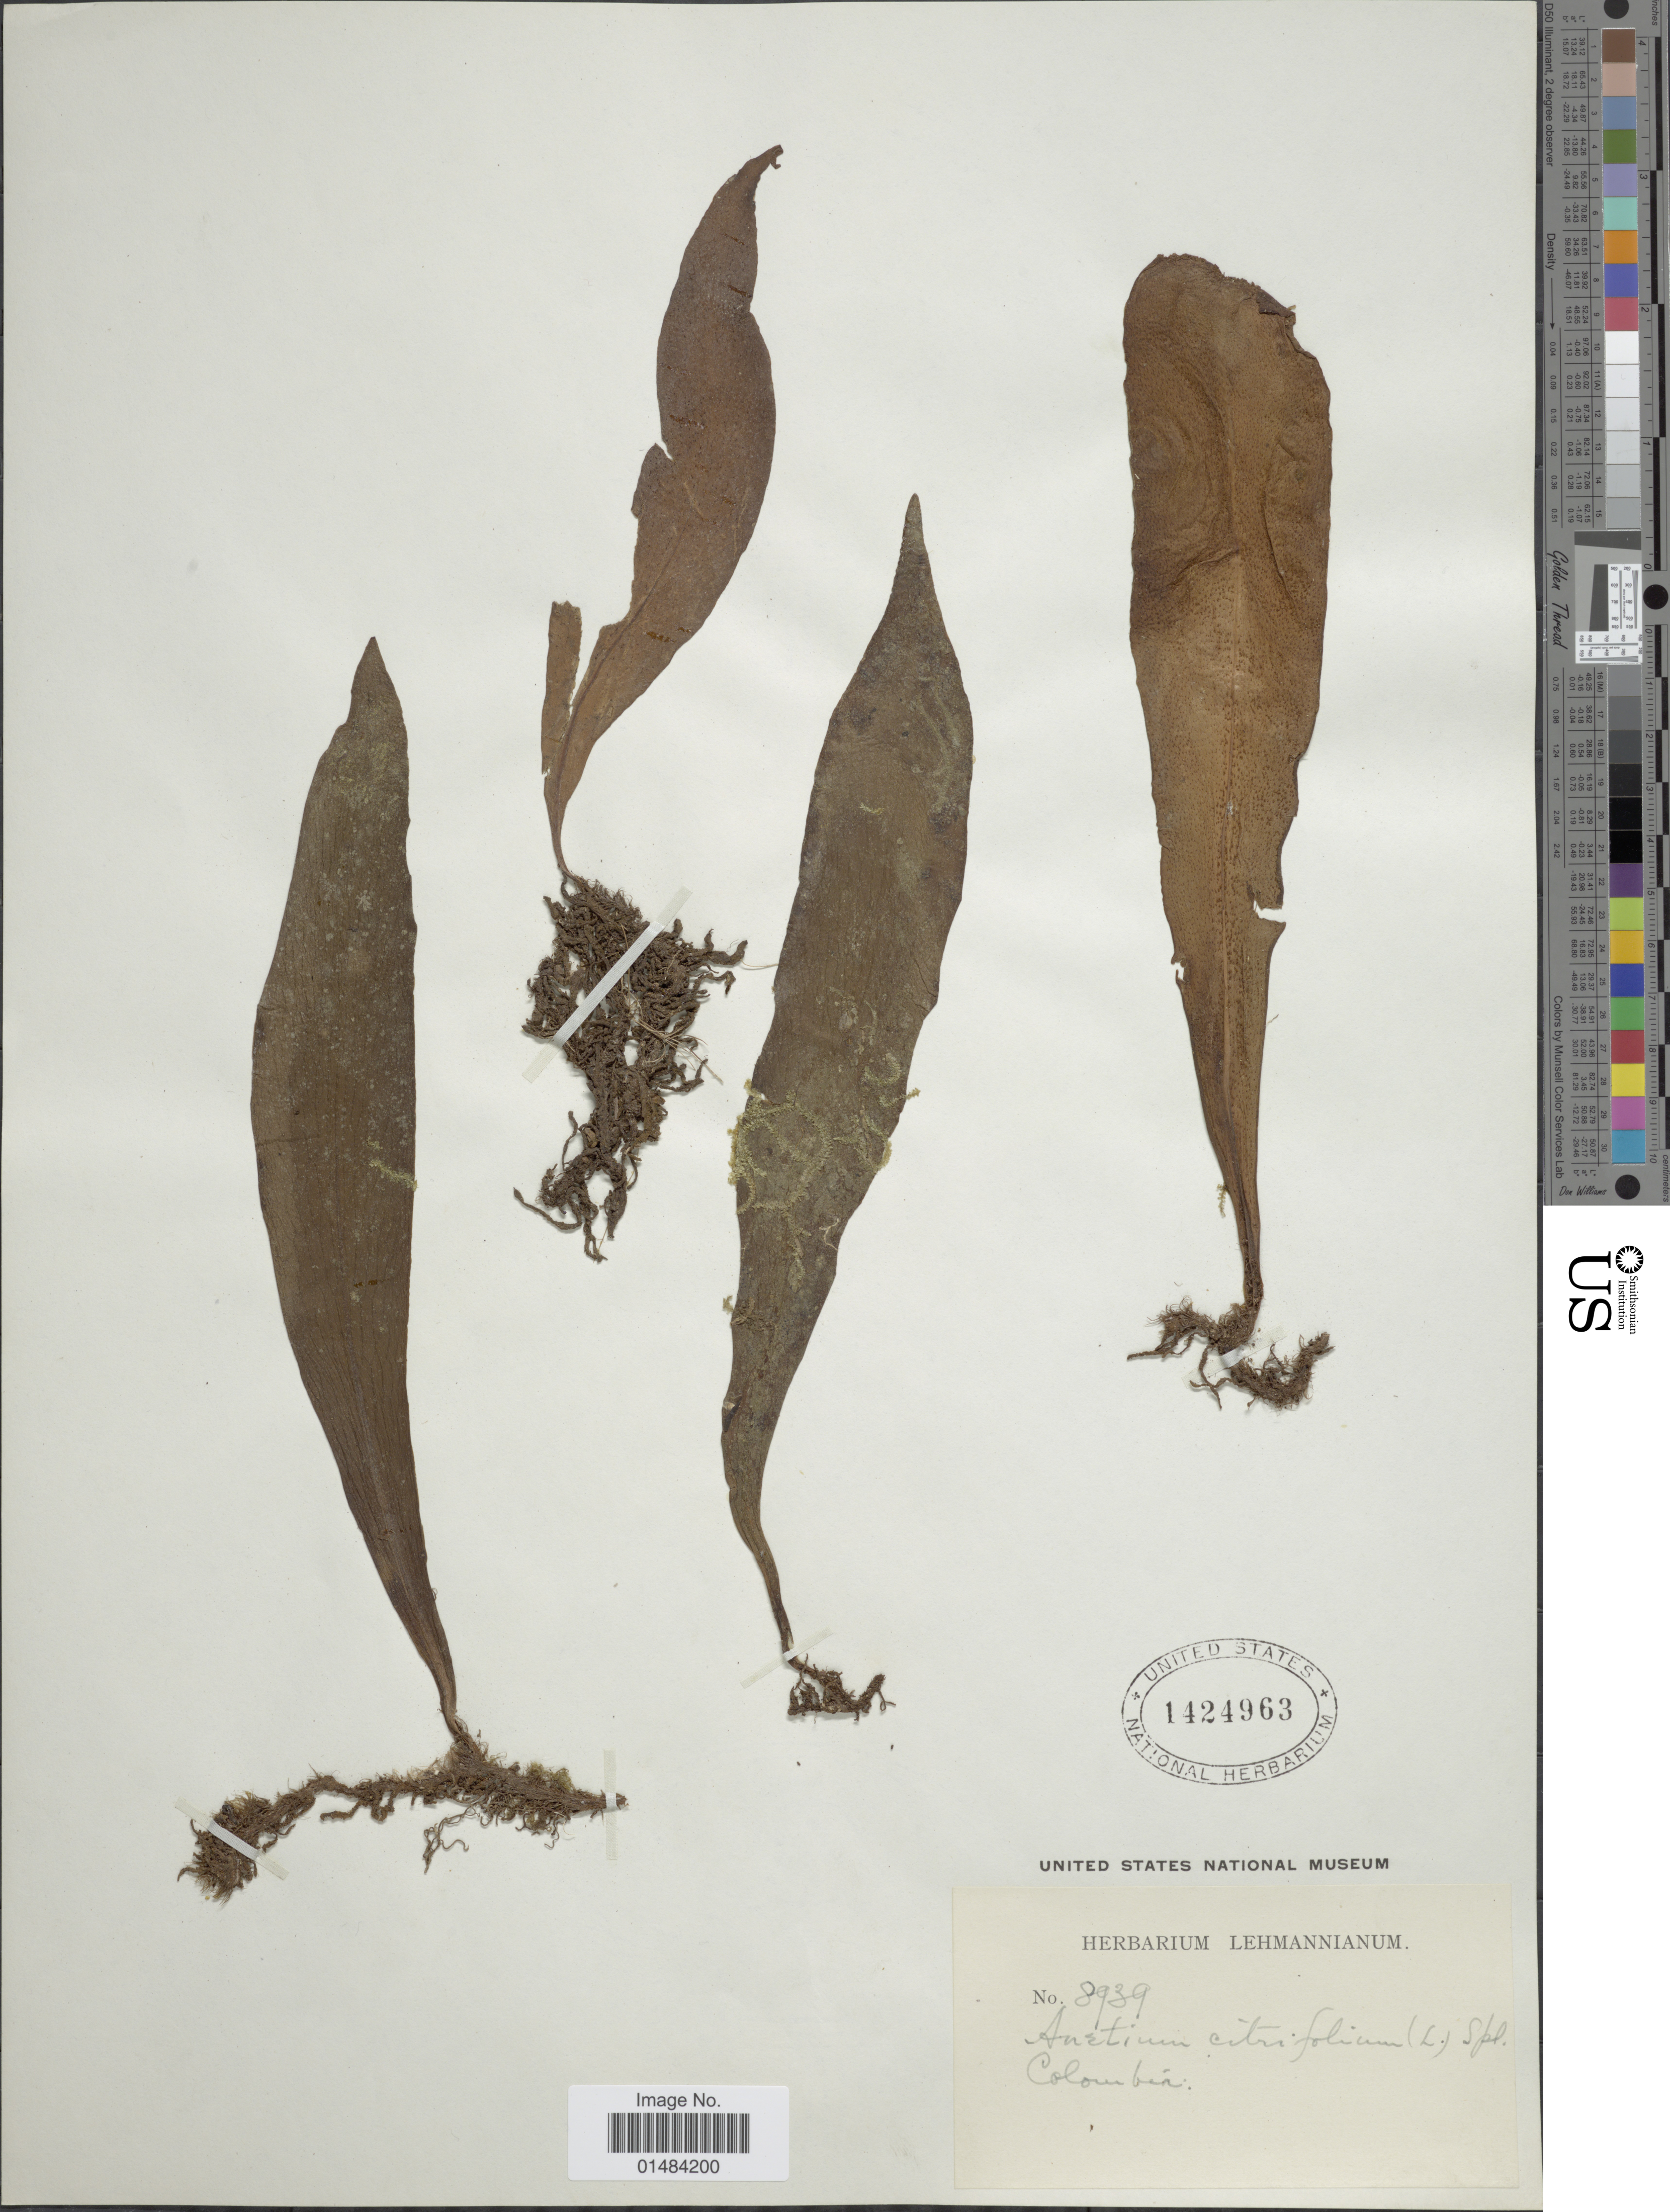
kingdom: Plantae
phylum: Tracheophyta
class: Polypodiopsida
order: Polypodiales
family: Pteridaceae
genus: Anetium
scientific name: Anetium citrifolium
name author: (L.) Splitg.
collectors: ex herb. Lehmannianum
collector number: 8939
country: Colombia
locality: Colombia.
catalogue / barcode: US 1424963